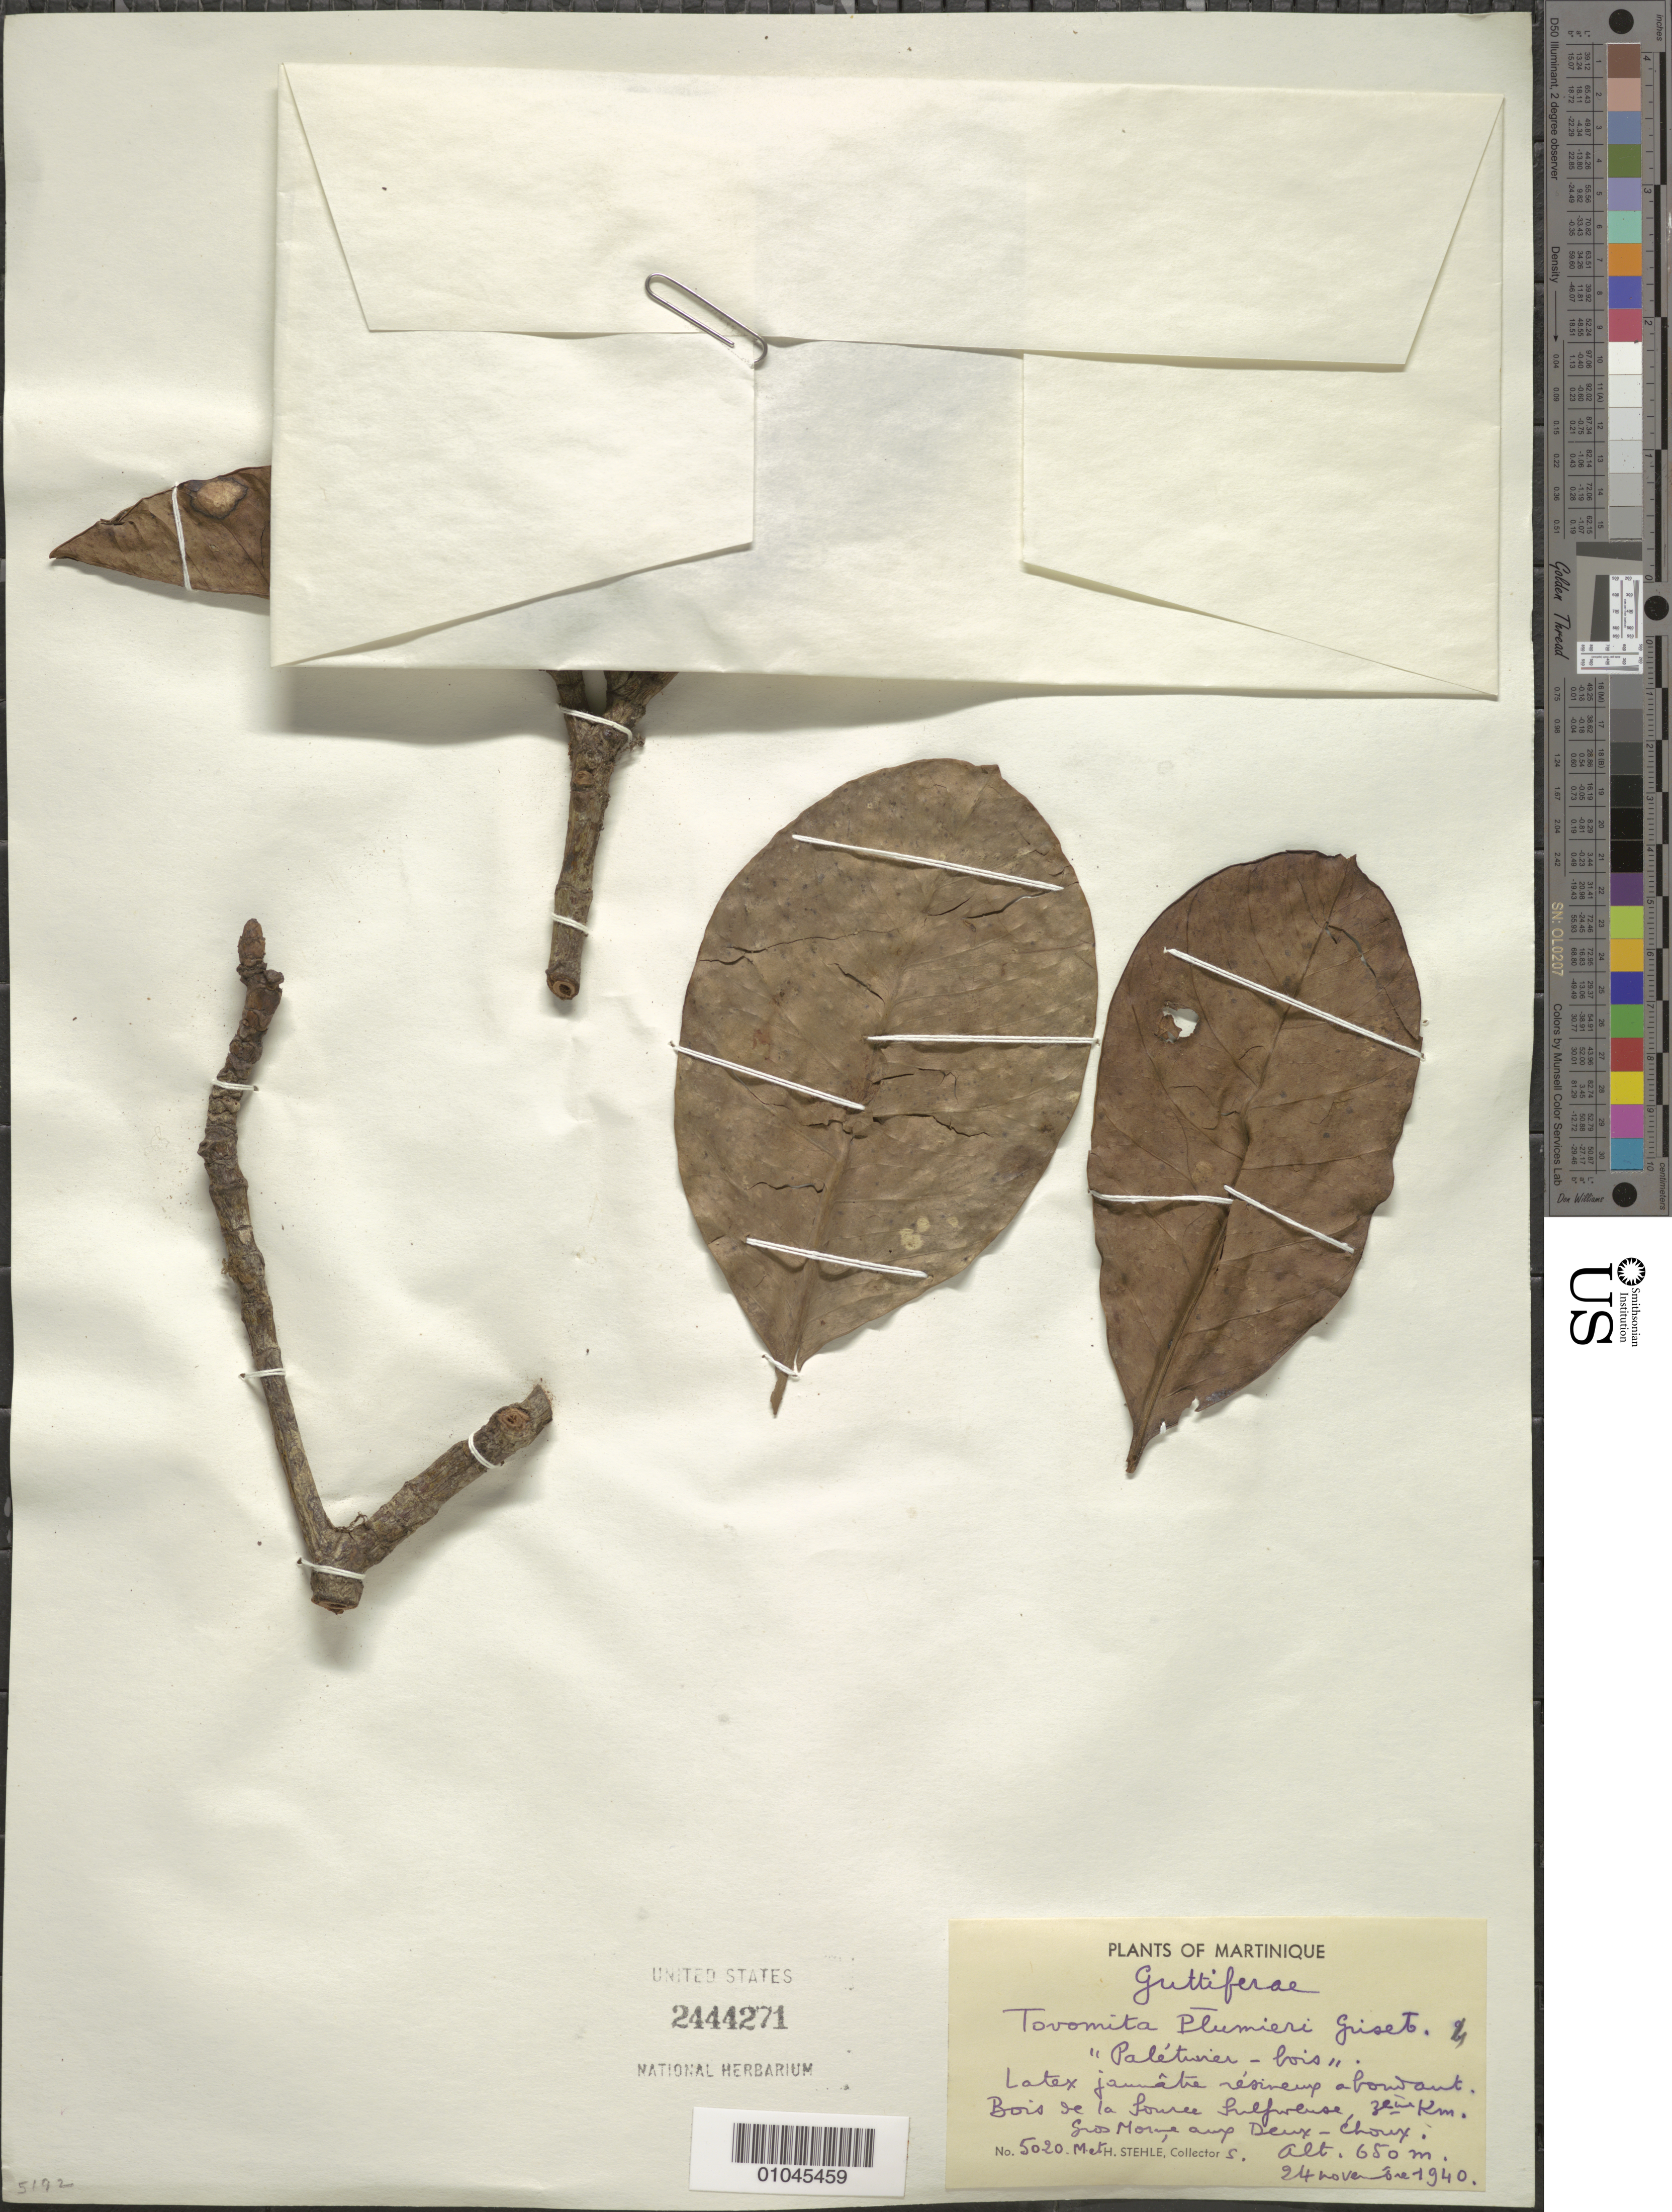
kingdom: Plantae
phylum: Tracheophyta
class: Magnoliopsida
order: Malpighiales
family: Clusiaceae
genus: Tovomita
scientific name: Tovomita plumieri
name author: Griseb.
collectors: M. Stehlé & H. Stehlé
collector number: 5020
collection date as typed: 24 Nov 1940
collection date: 1940-11-24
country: Martinique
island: Martinique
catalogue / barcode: US 2444271